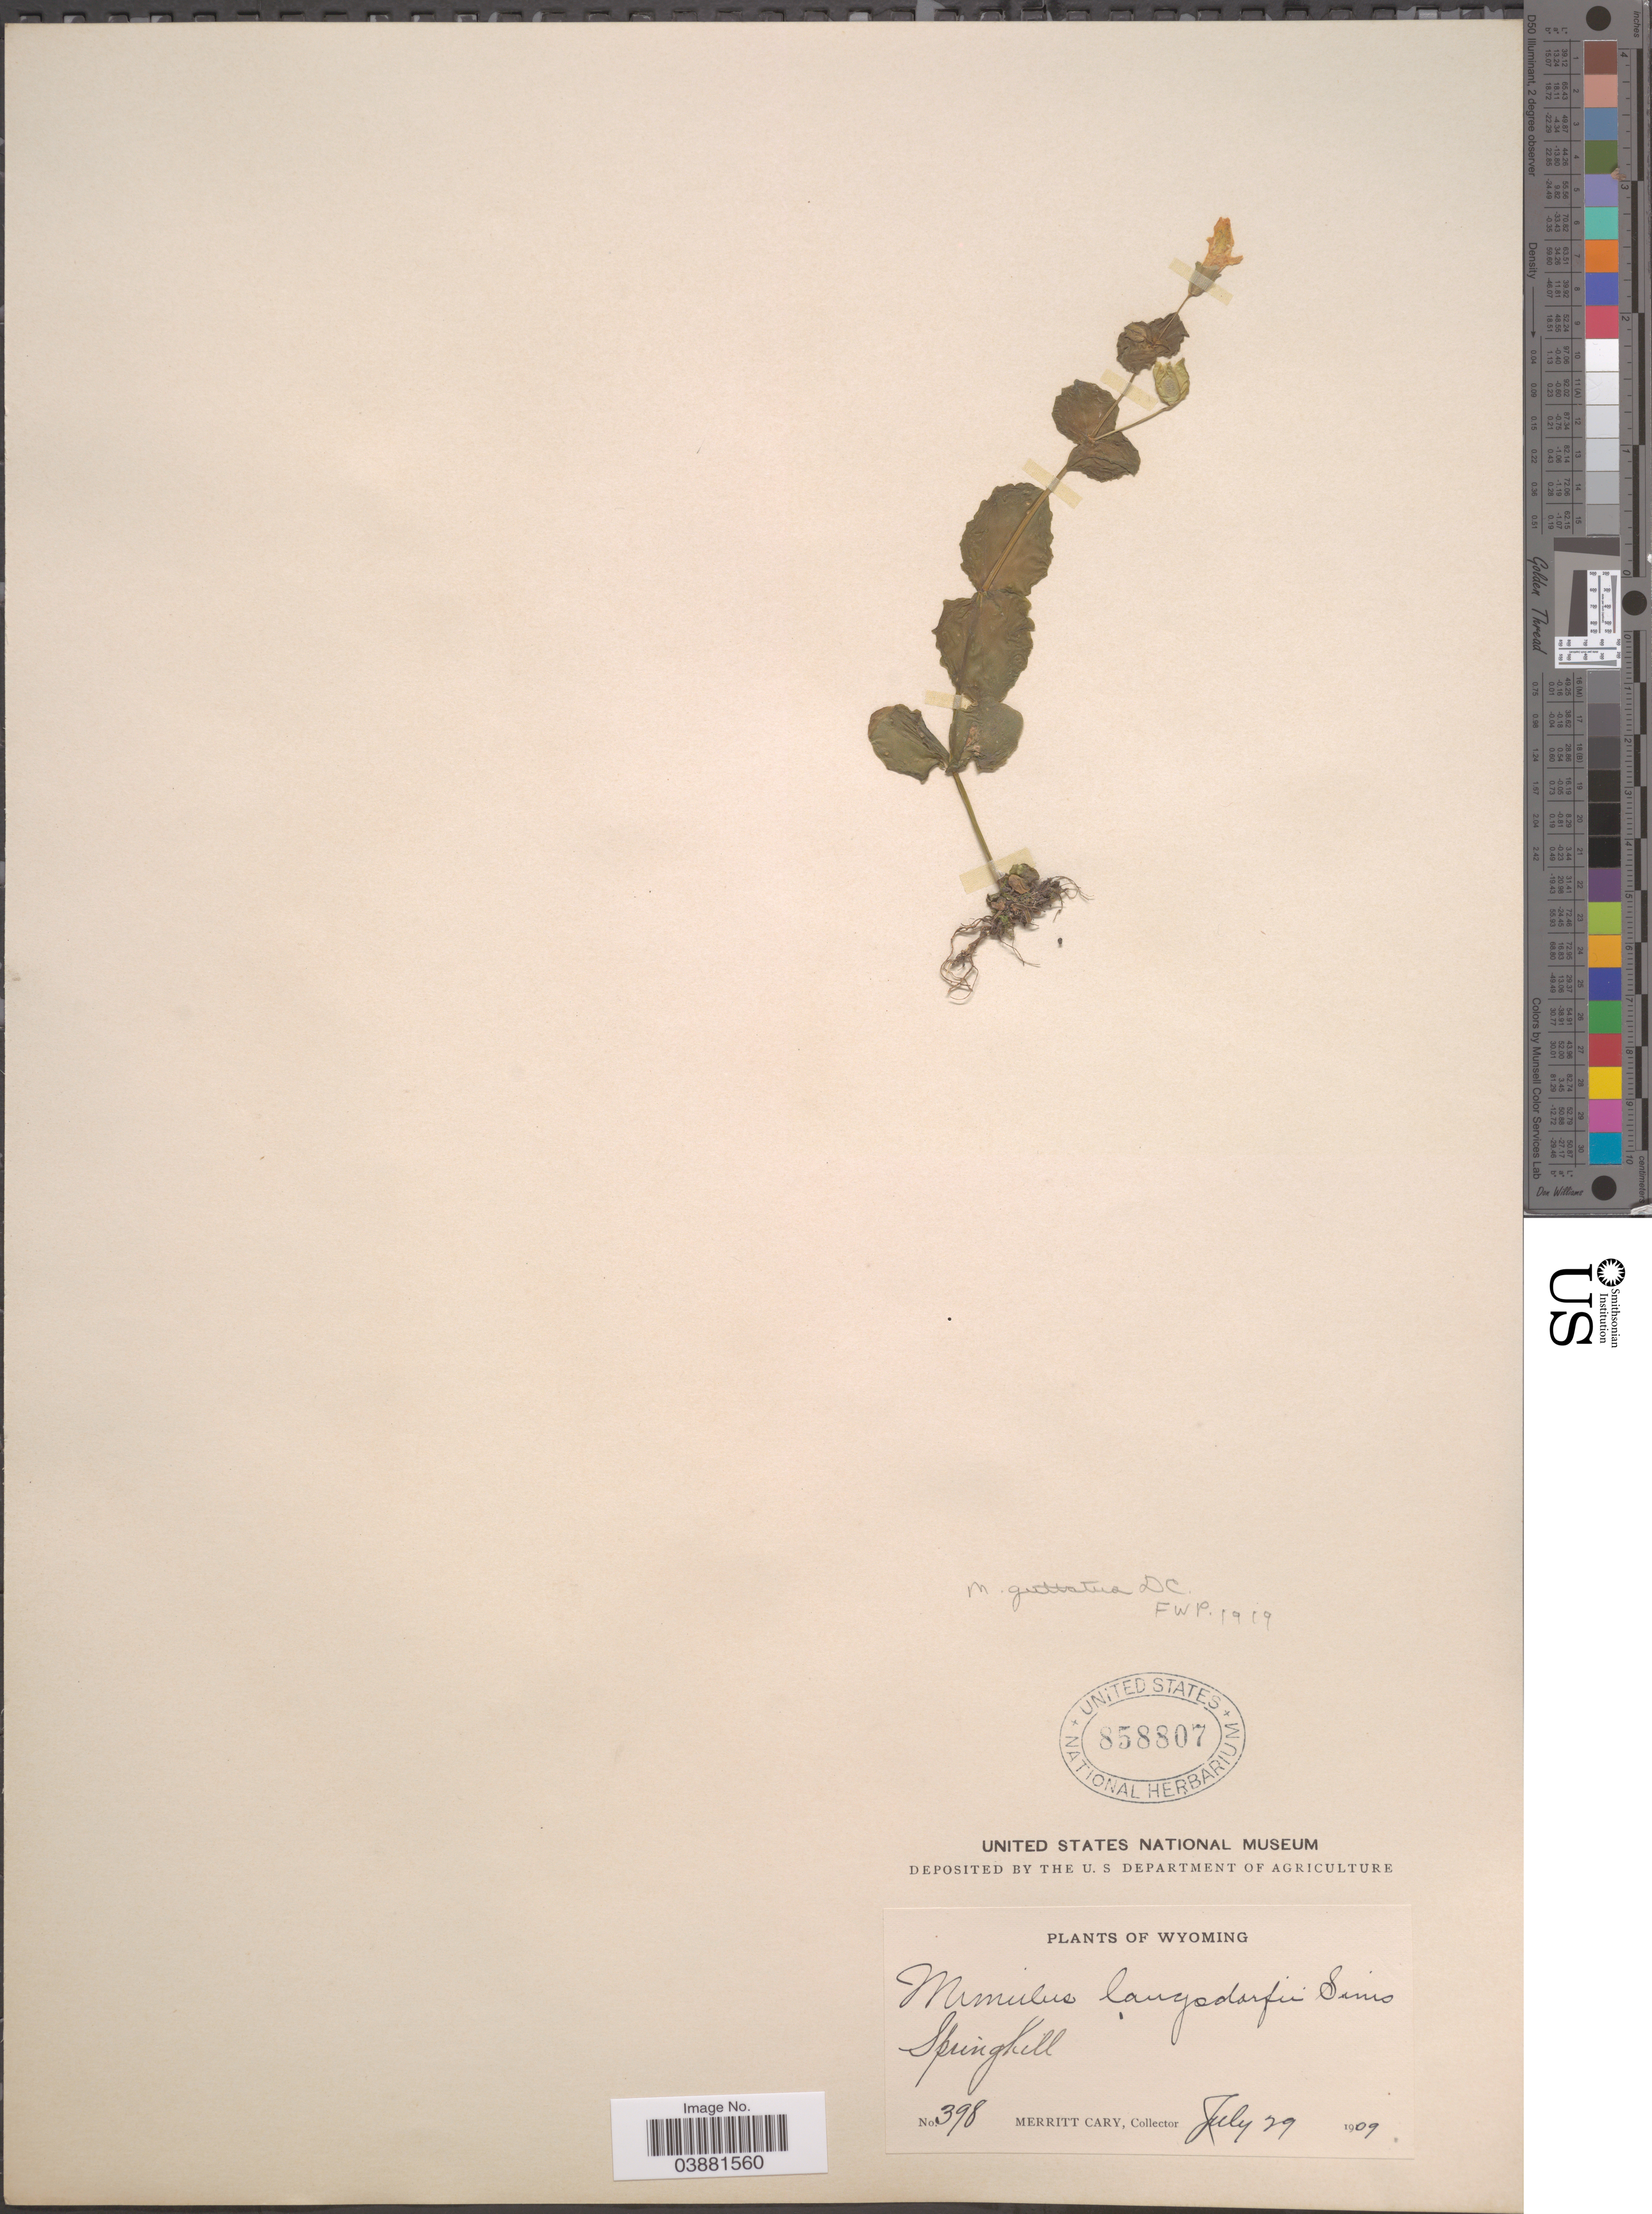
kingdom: Plantae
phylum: Tracheophyta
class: Magnoliopsida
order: Lamiales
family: Phrymaceae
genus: Mimulus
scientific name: Mimulus guttatus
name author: DC.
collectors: M. Cary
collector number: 398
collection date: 1909-07-29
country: United States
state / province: Wyoming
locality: Springhill.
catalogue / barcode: US 858807